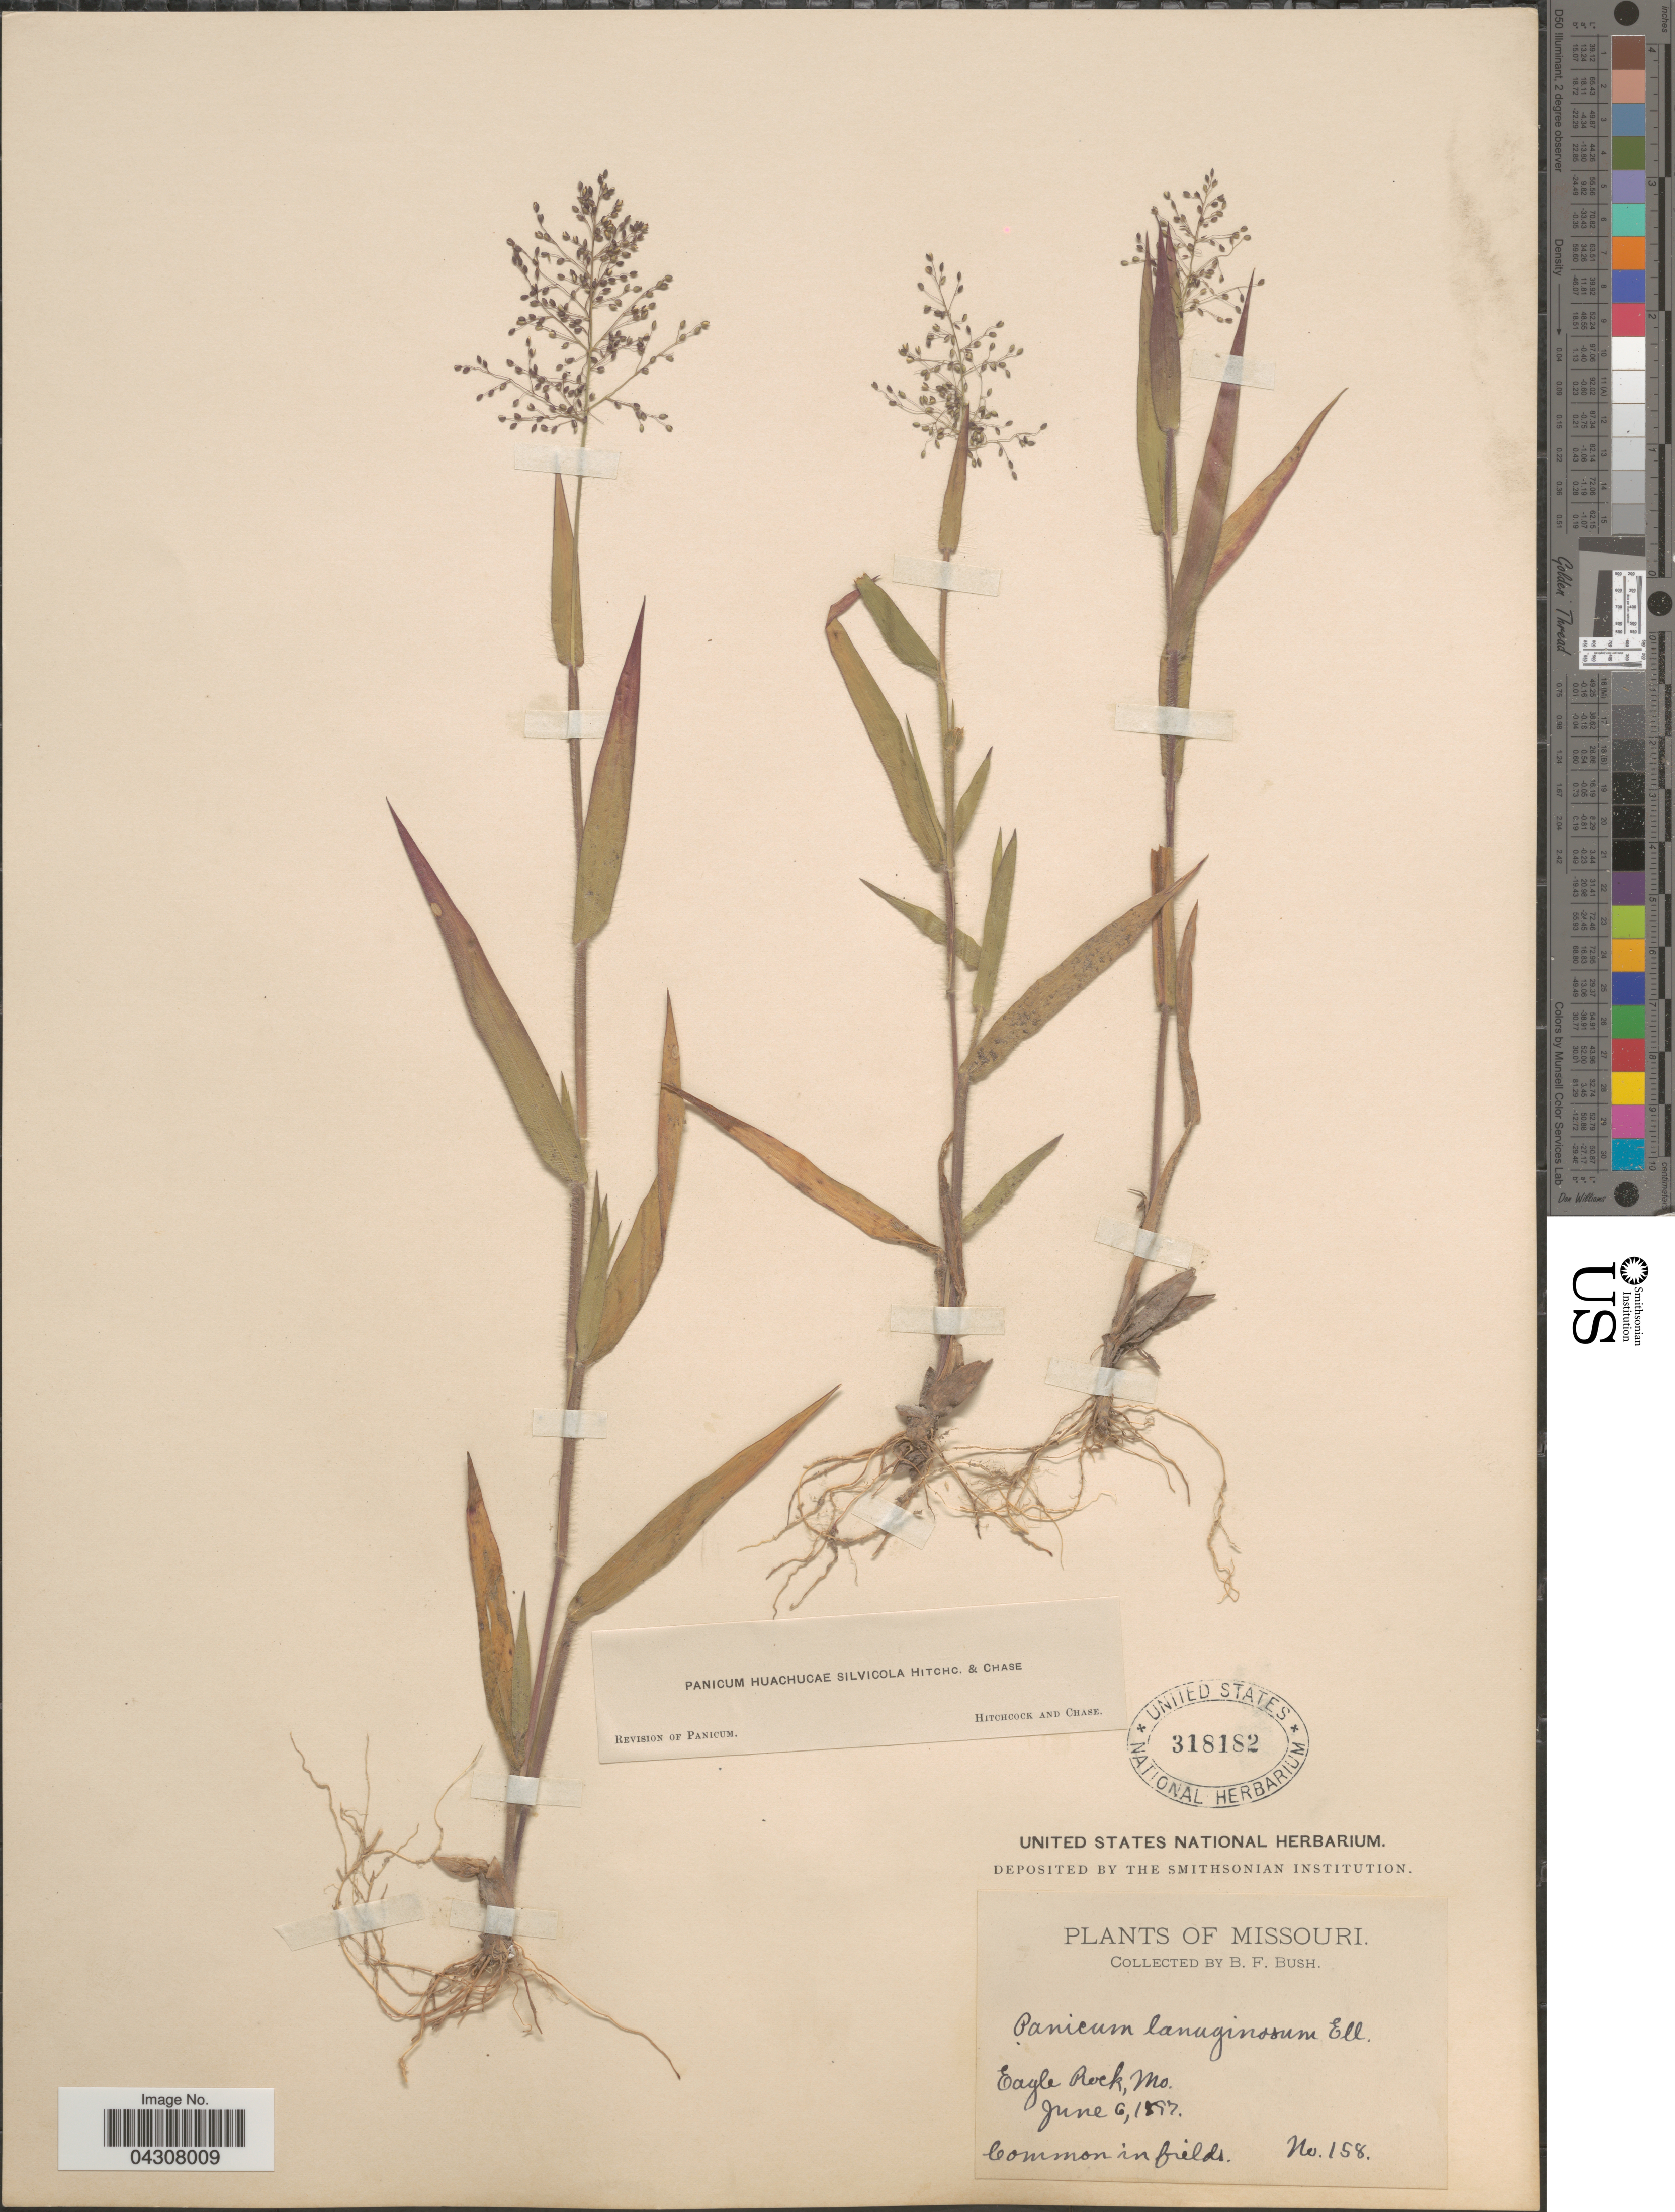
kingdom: Plantae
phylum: Tracheophyta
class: Liliopsida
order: Poales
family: Poaceae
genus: Dichanthelium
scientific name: Dichanthelium acuminatum var. acuminatum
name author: (Sw.) Gould & C.A. Clark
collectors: B. F. Bush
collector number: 158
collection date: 1897-06-06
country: United States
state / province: Missouri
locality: Eagle Rock.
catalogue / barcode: US 318182